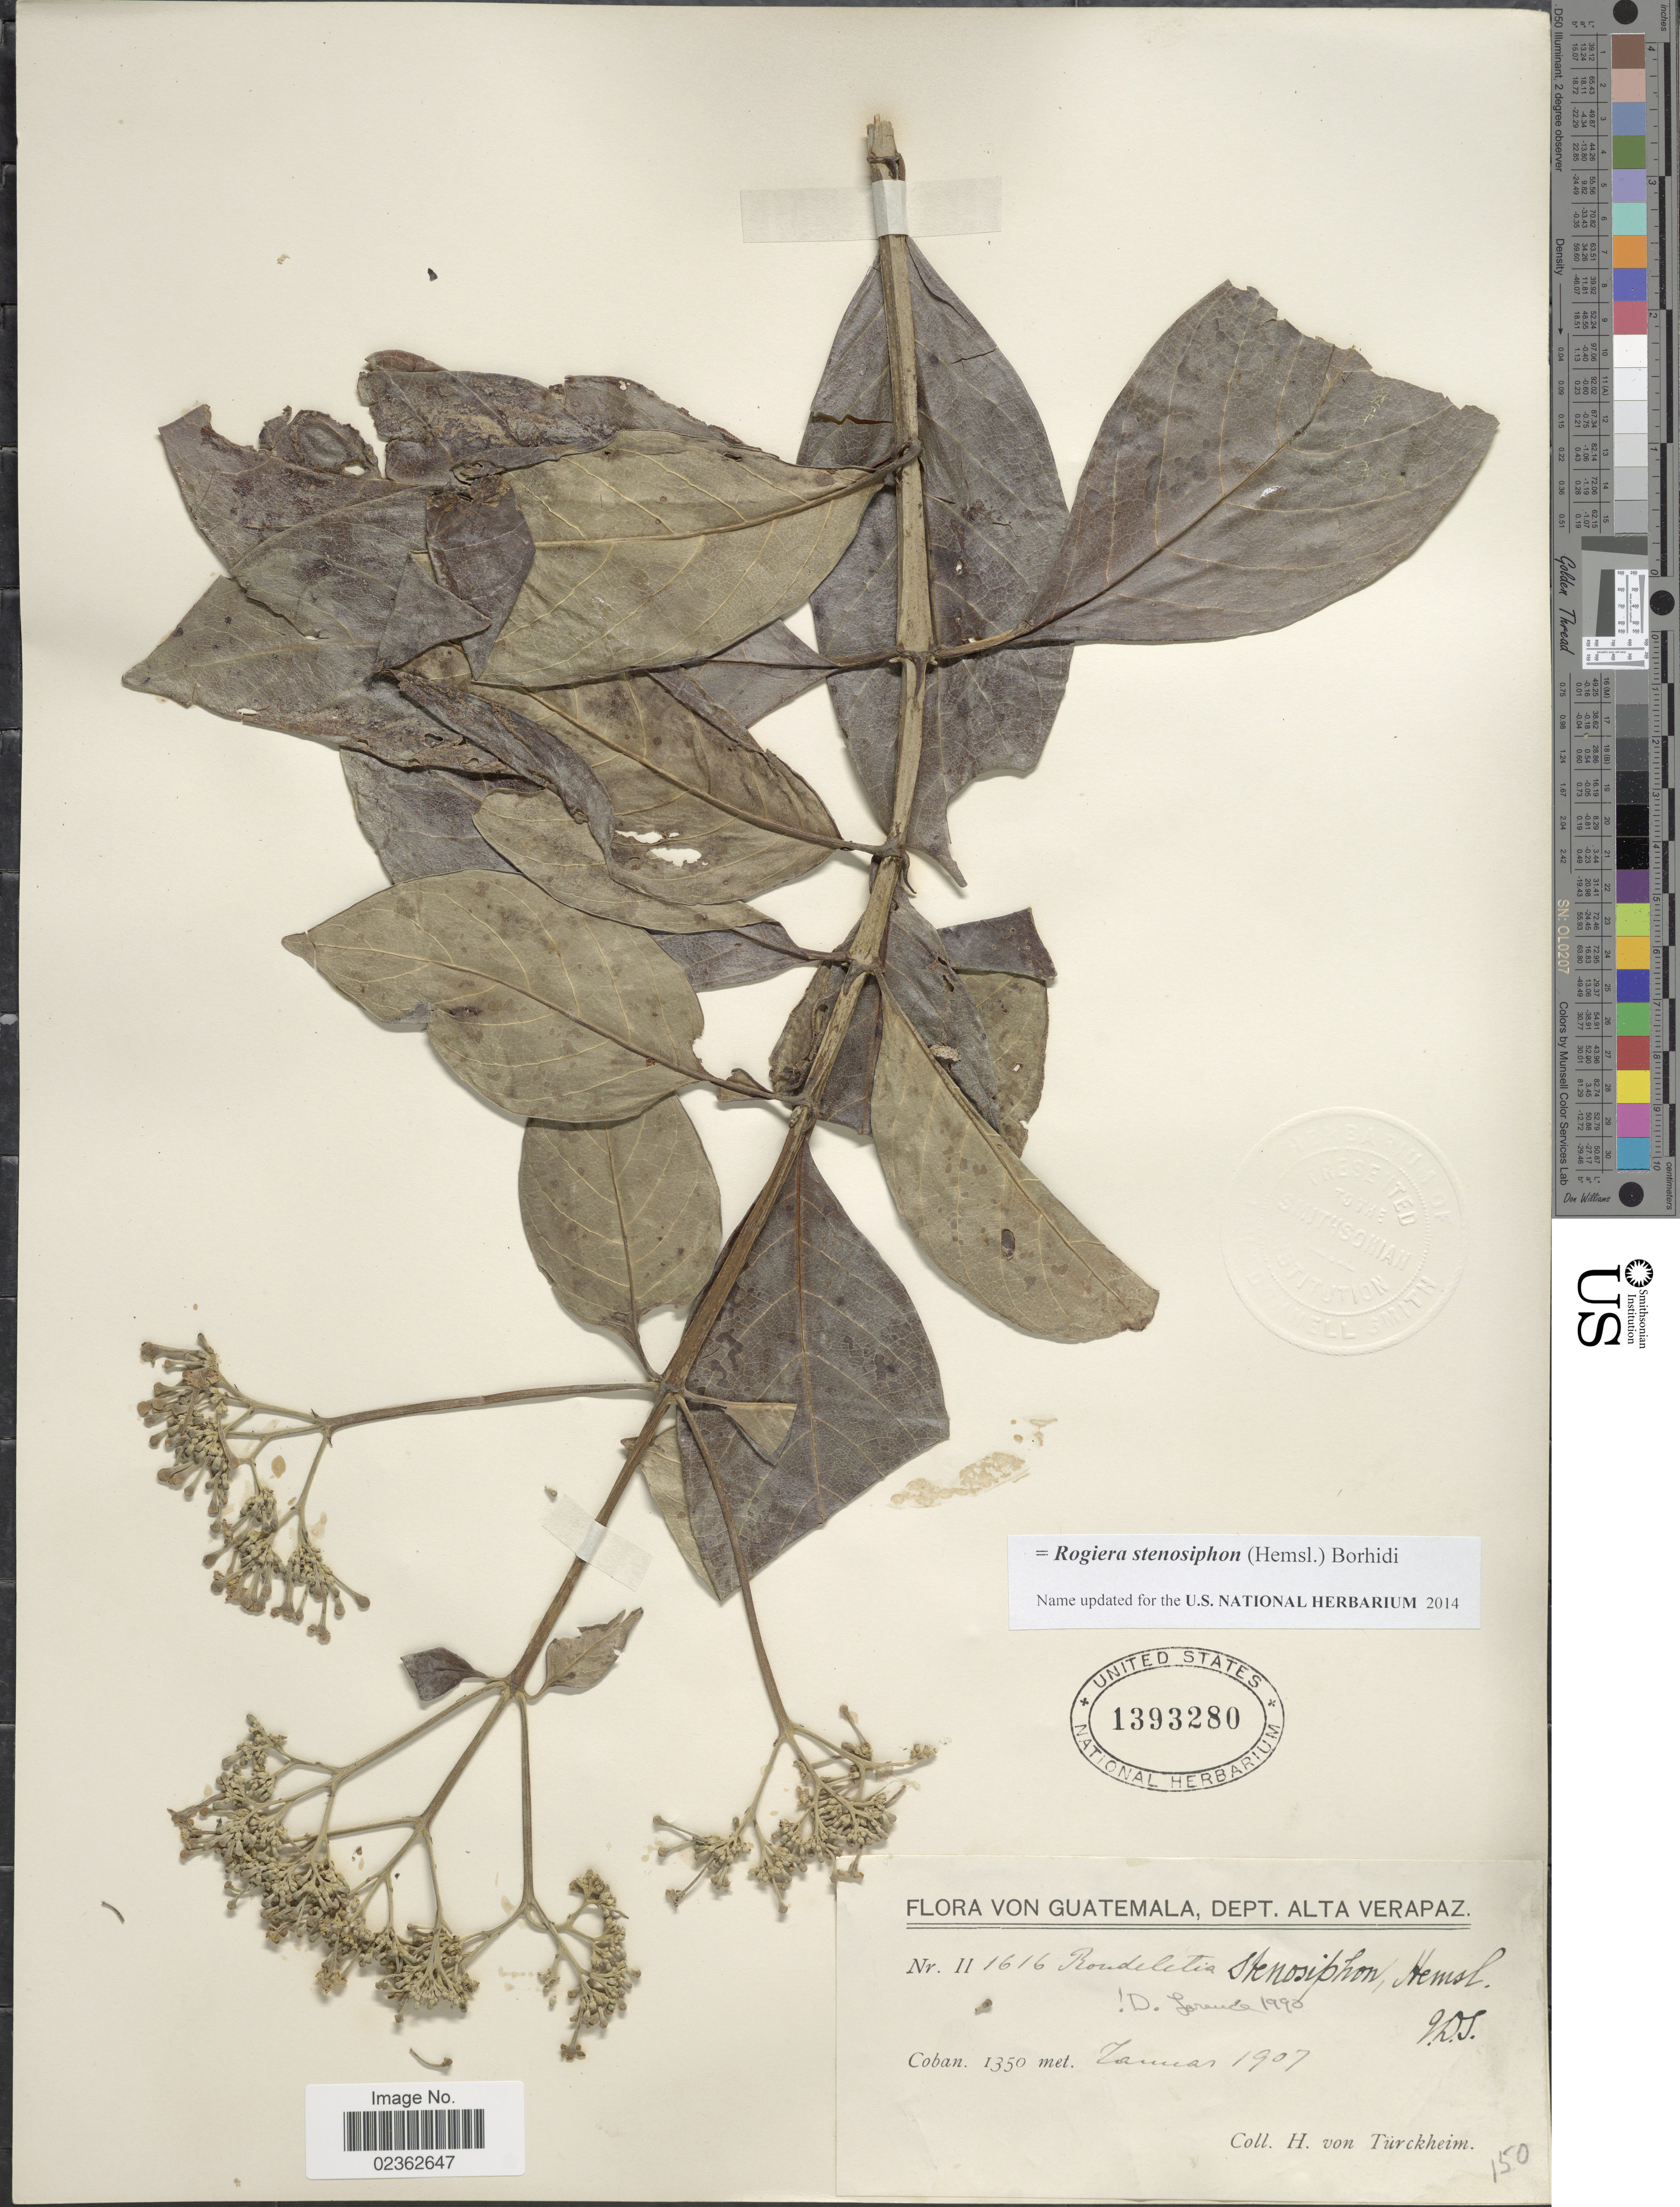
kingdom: Plantae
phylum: Tracheophyta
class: Magnoliopsida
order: Gentianales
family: Rubiaceae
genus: Rogiera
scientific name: Rogiera stenosiphon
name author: (Hemsl.) Borhidi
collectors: H. von Türckheim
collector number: II 1616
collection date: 1907-01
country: Guatemala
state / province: Alta Verapaz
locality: Coban.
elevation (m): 1350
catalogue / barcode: US 1393280